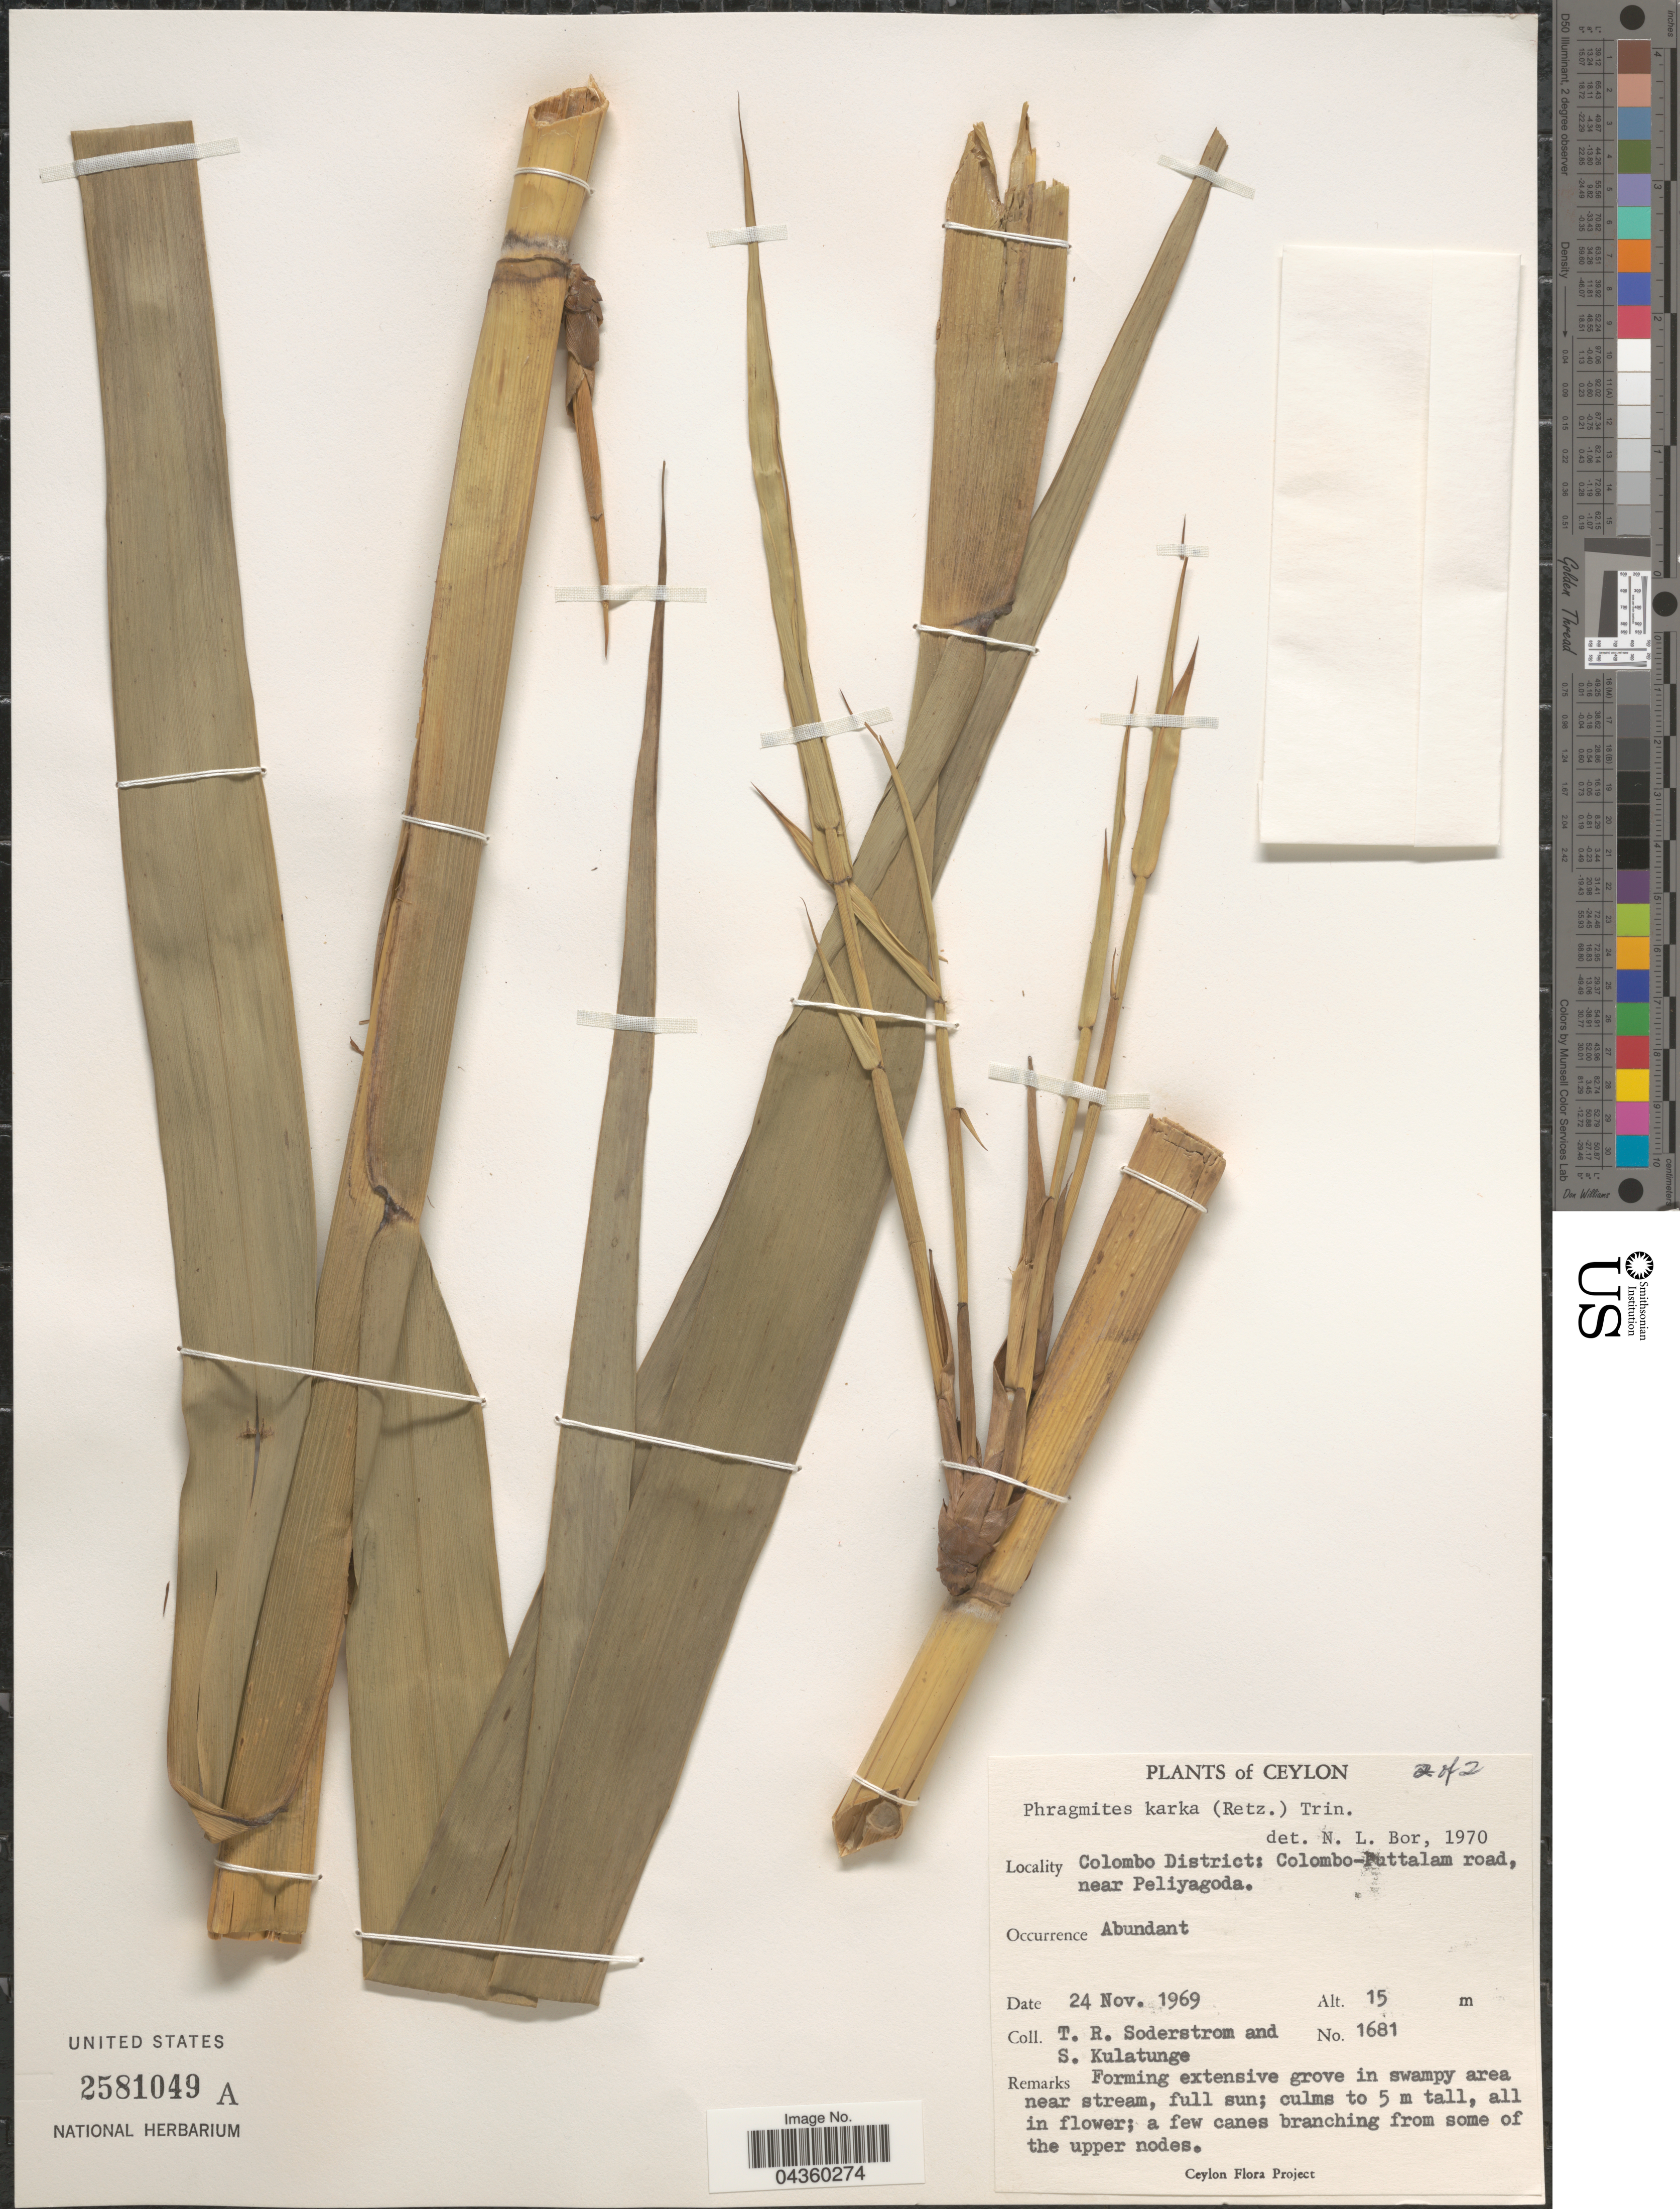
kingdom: Plantae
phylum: Tracheophyta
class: Liliopsida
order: Poales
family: Poaceae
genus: Phragmites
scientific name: Phragmites karka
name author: (Retz.) Trin. ex Steud.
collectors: T. R. Soderstrom & S. Kulatunge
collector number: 1681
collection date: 1969-11-24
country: Sri Lanka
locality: Ceylon. Colombo District: Colombo-Puttalam road, near Peliyagoda.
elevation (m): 15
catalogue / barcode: US 2581049A